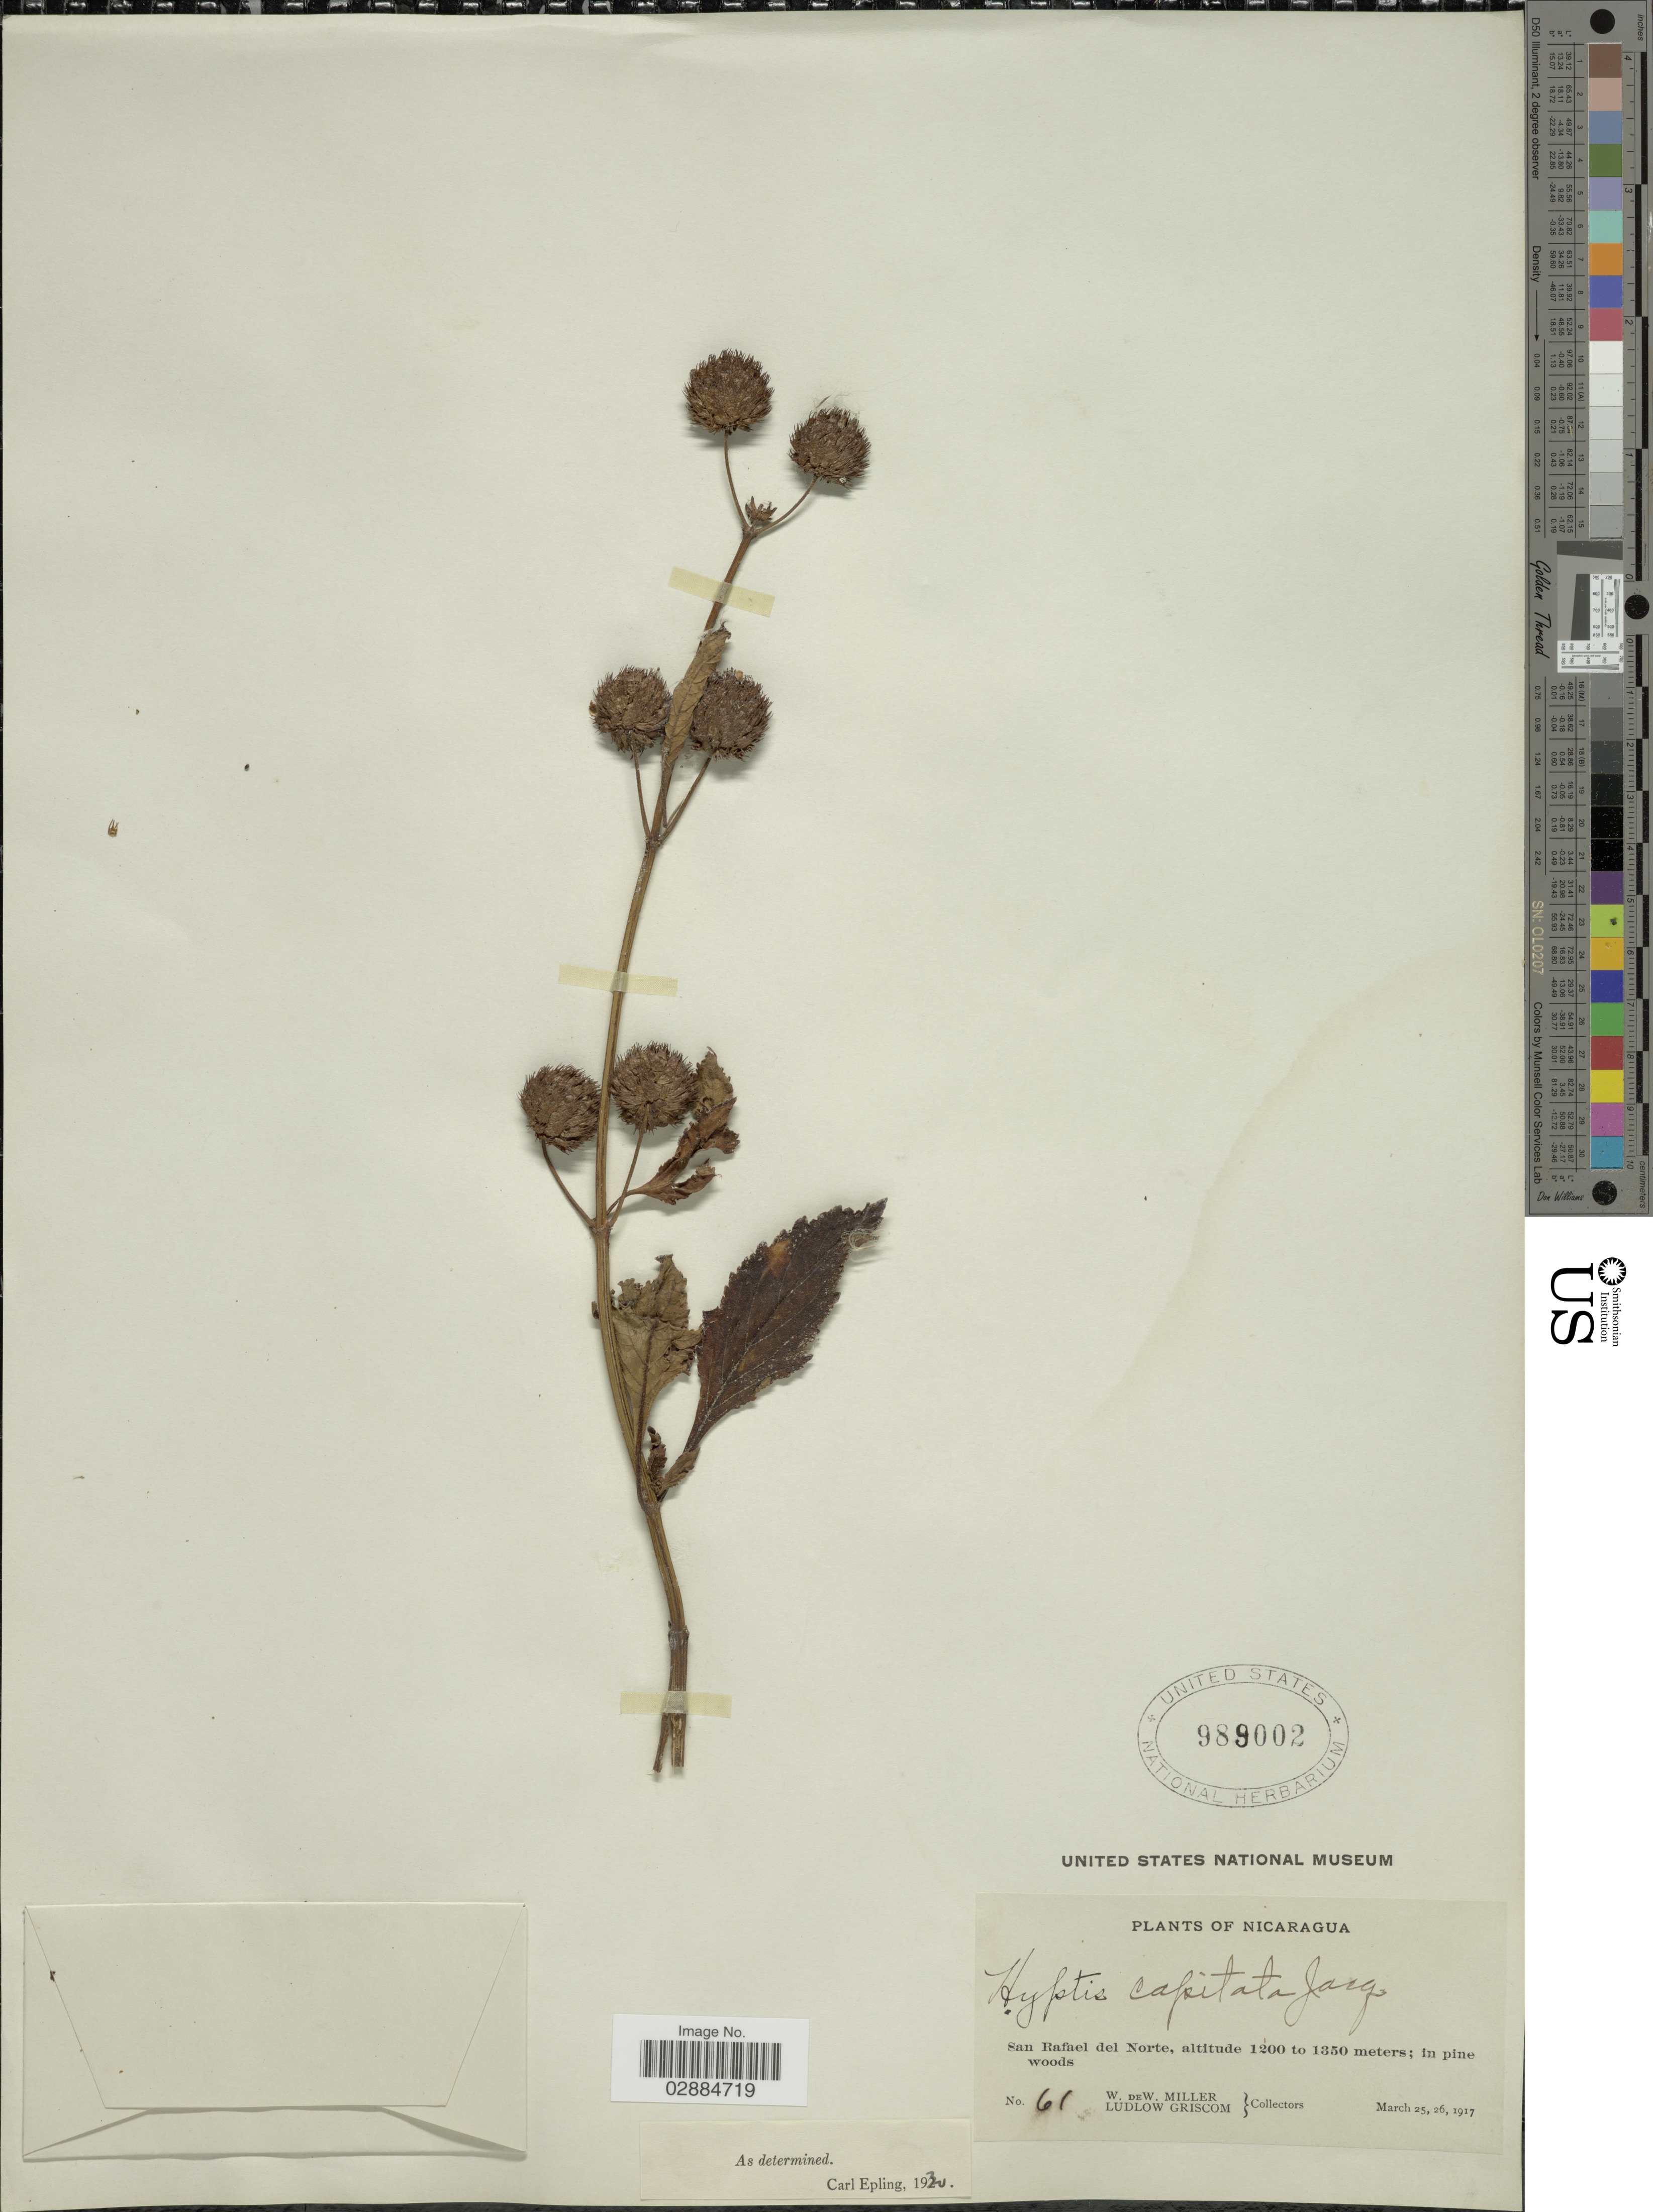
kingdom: Plantae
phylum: Tracheophyta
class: Magnoliopsida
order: Lamiales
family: Lamiaceae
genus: Hyptis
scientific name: Hyptis capitata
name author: Jacq.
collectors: W. W. Miller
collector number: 61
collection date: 1917-03-25/1917-03-26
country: Nicaragua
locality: San Rafael del Norte.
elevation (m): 1200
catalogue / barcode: US 989002